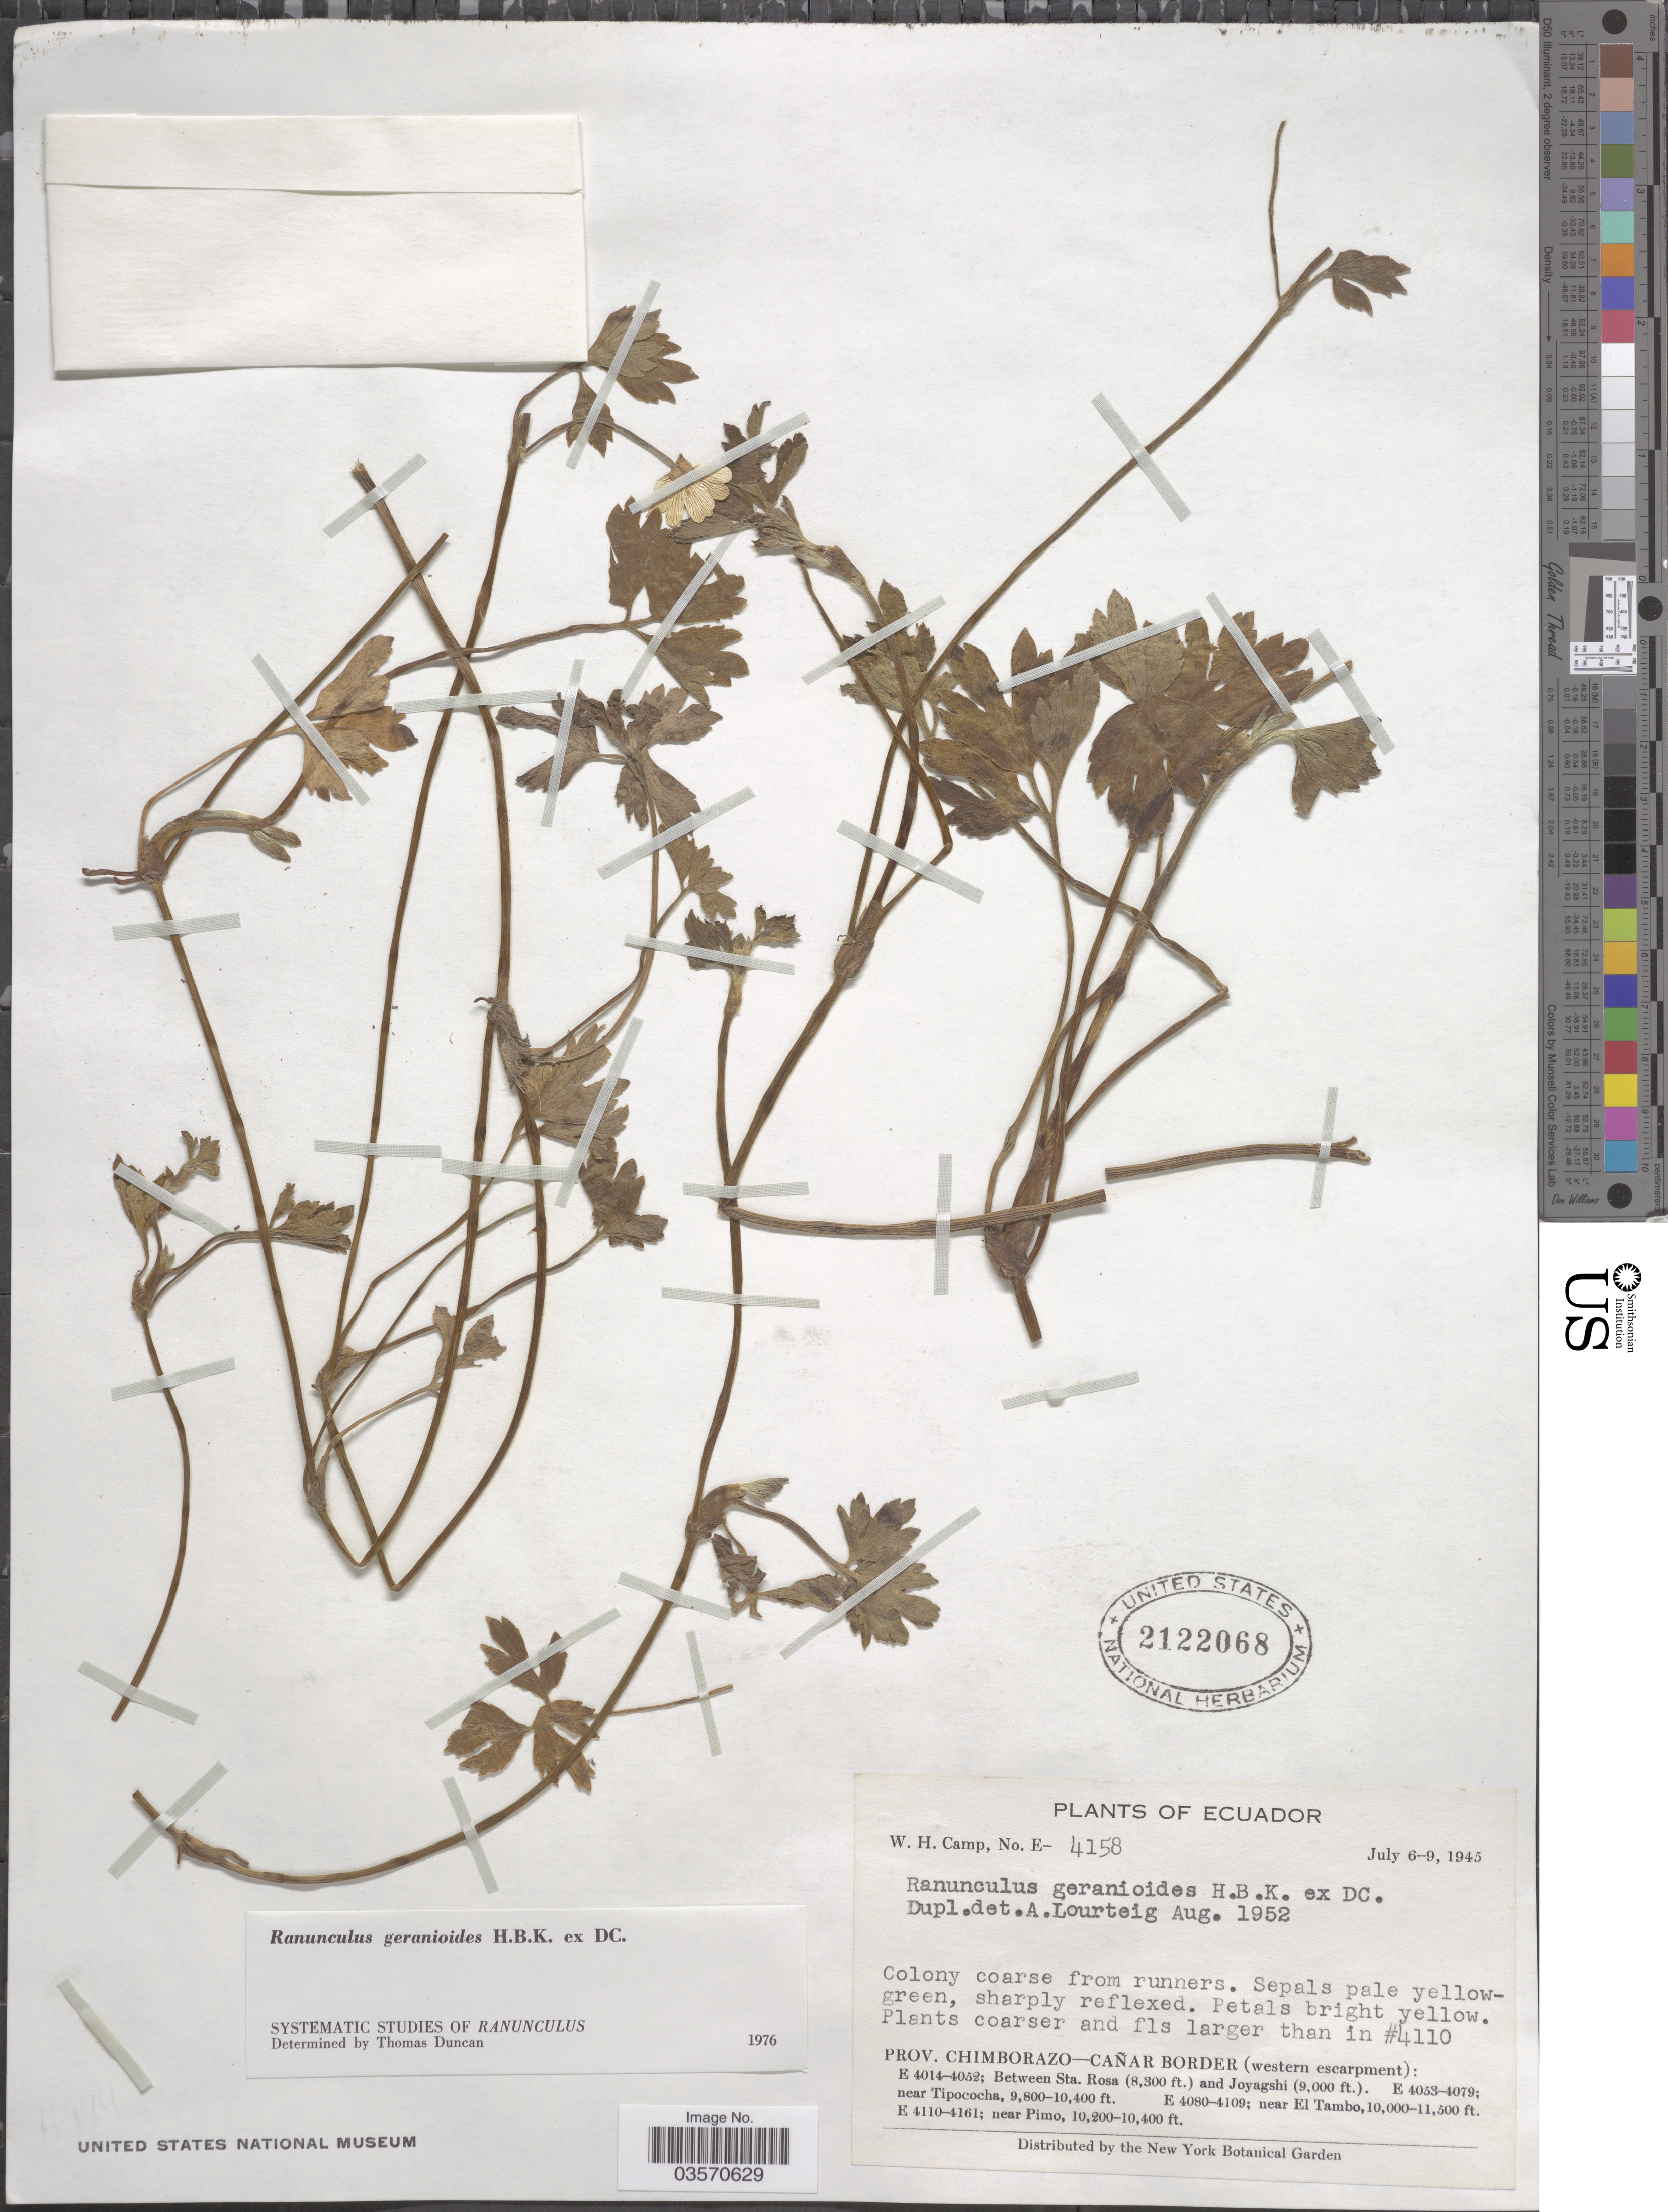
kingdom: Plantae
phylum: Tracheophyta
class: Magnoliopsida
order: Ranunculales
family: Ranunculaceae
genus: Ranunculus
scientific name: Ranunculus geranioides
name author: Humb. et al. ex DC.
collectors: W. H. Camp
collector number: E-4158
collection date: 1945-07-06/1945-07-09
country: Ecuador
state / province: Chimborazo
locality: Cañar Border (western escarpment): Near Pimo.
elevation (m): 3109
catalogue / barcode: US 2122068